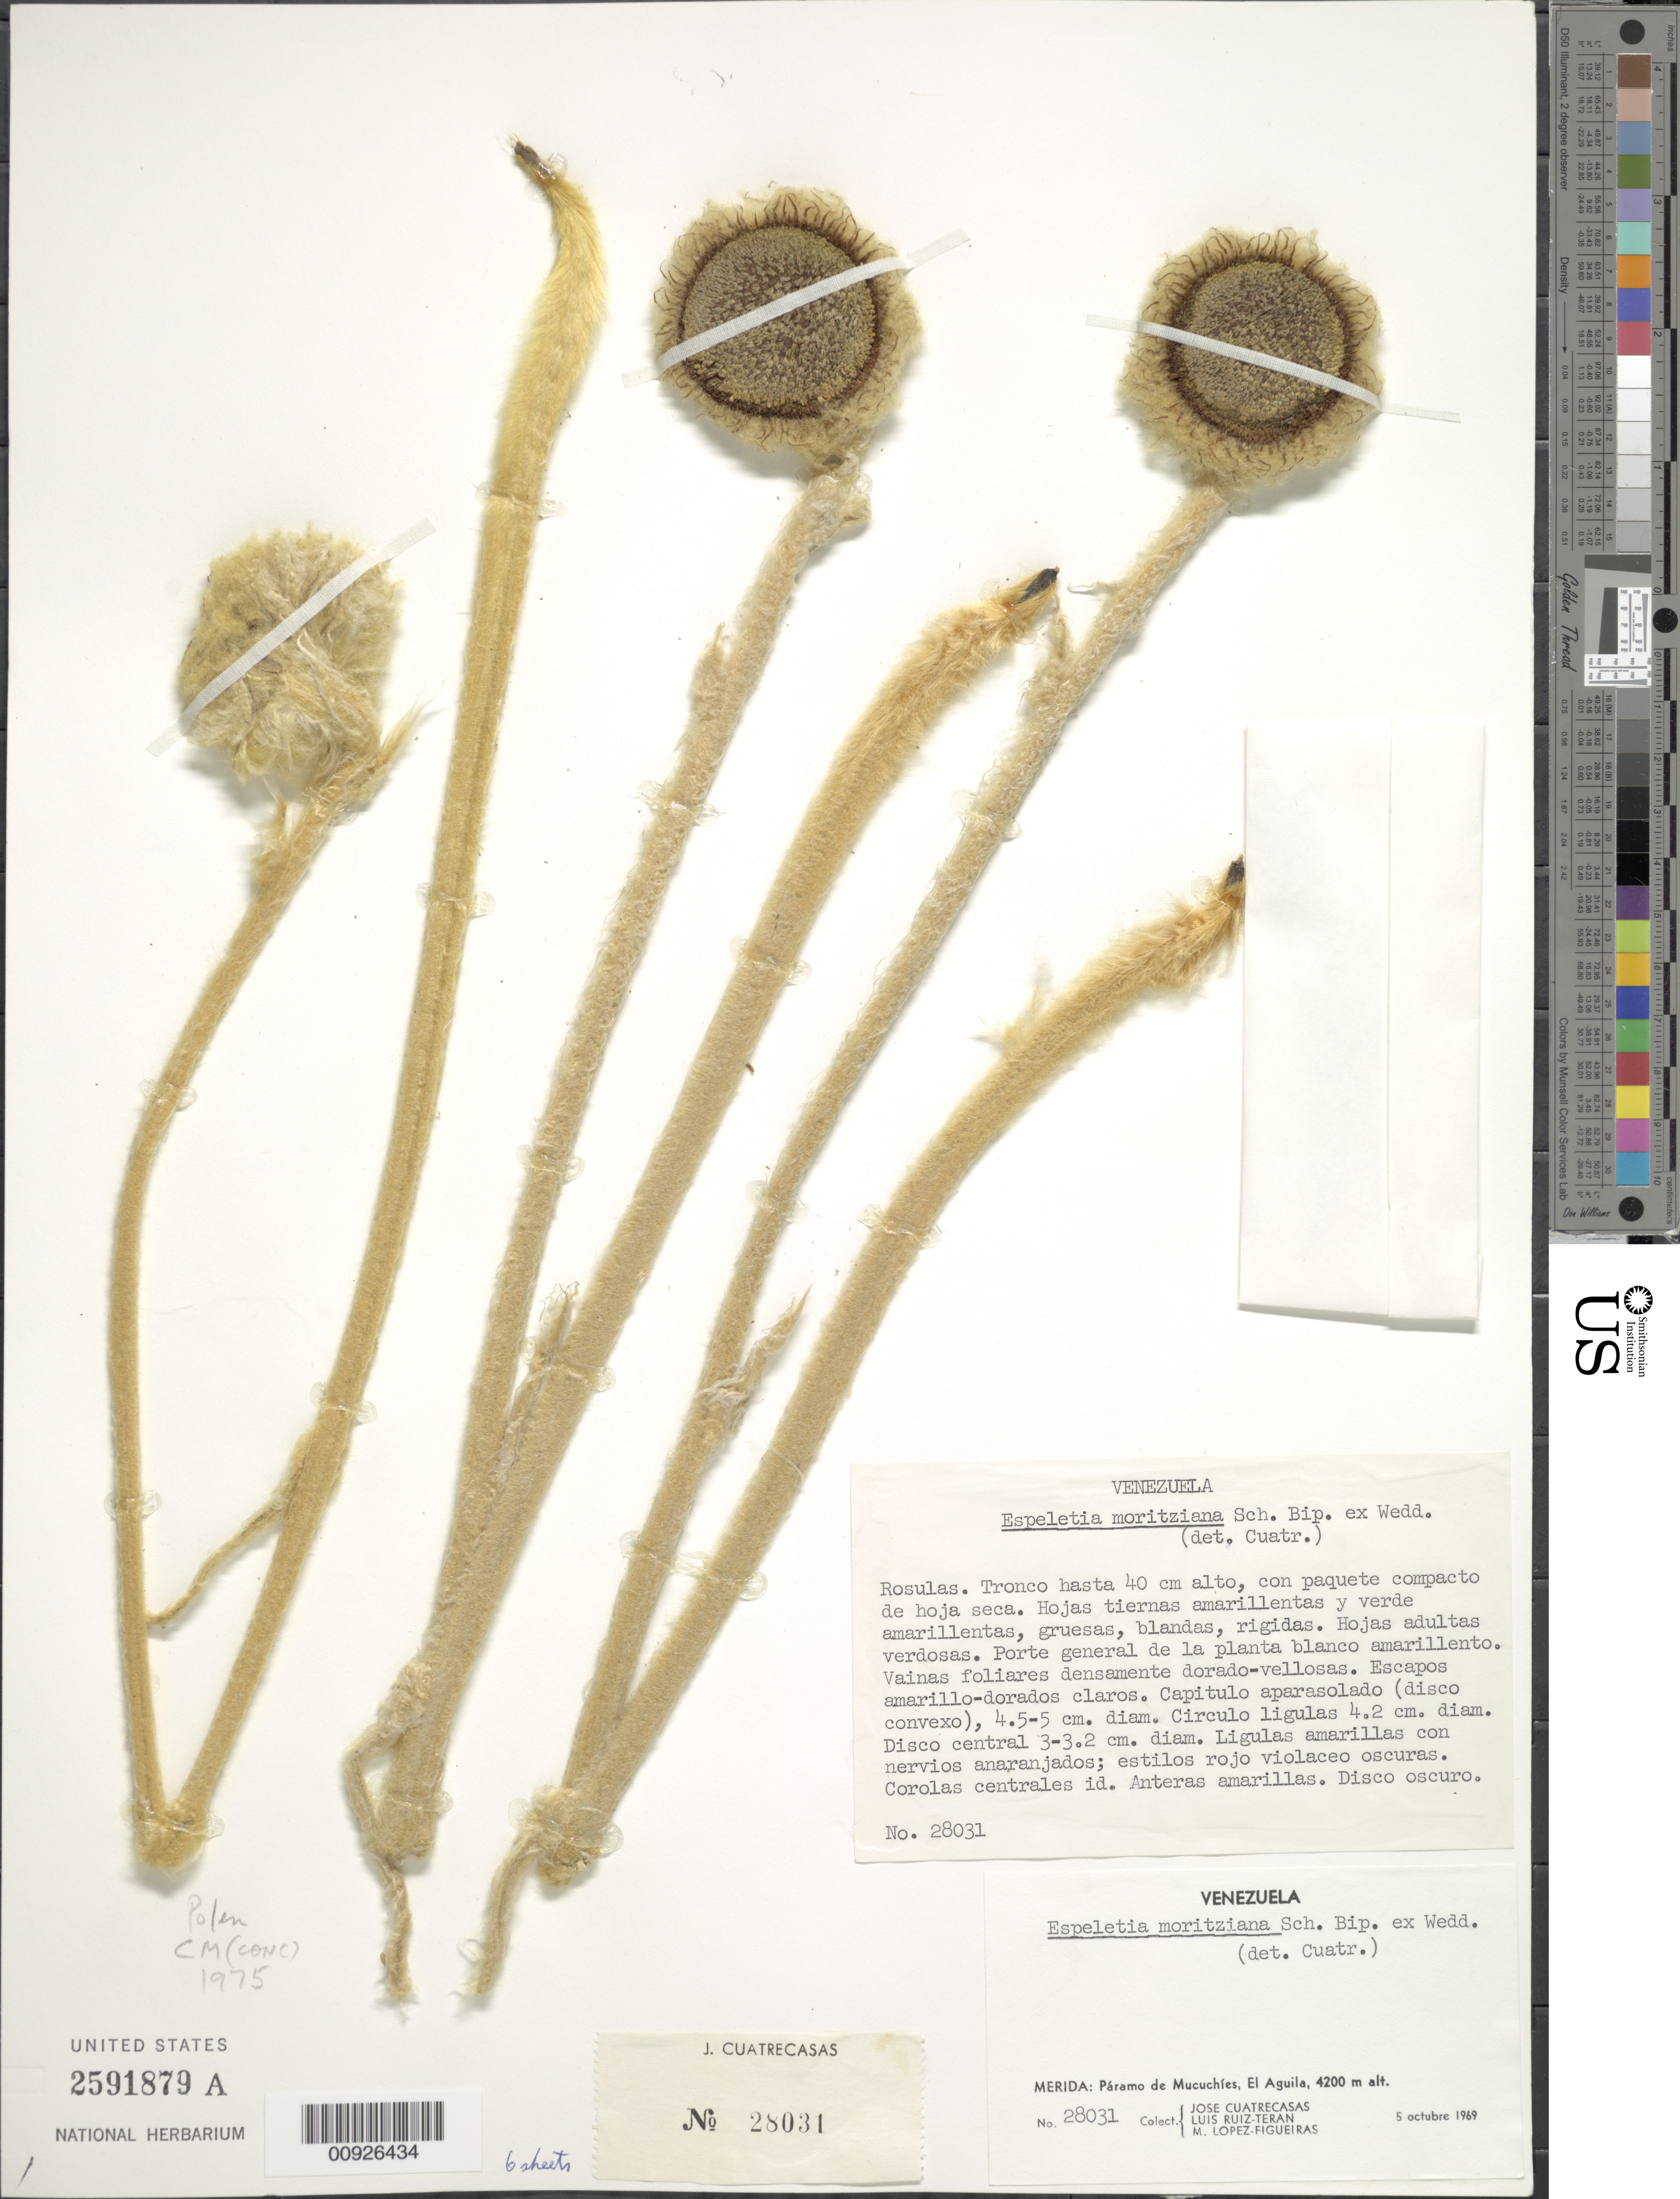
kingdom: Plantae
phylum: Tracheophyta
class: Magnoliopsida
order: Asterales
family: Asteraceae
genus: Coespeletia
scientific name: Coespeletia moritziana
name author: (Sch. Bip. ex Wedd.) Cuatrec.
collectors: J. Cuatrecasas, L. E. Ruíz-Terán & M. López Figueiras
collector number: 28031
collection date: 1969-10-05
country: Venezuela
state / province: Mérida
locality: Páramo de Mucuchíes. El Águila.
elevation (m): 4200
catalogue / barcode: US 2591879A